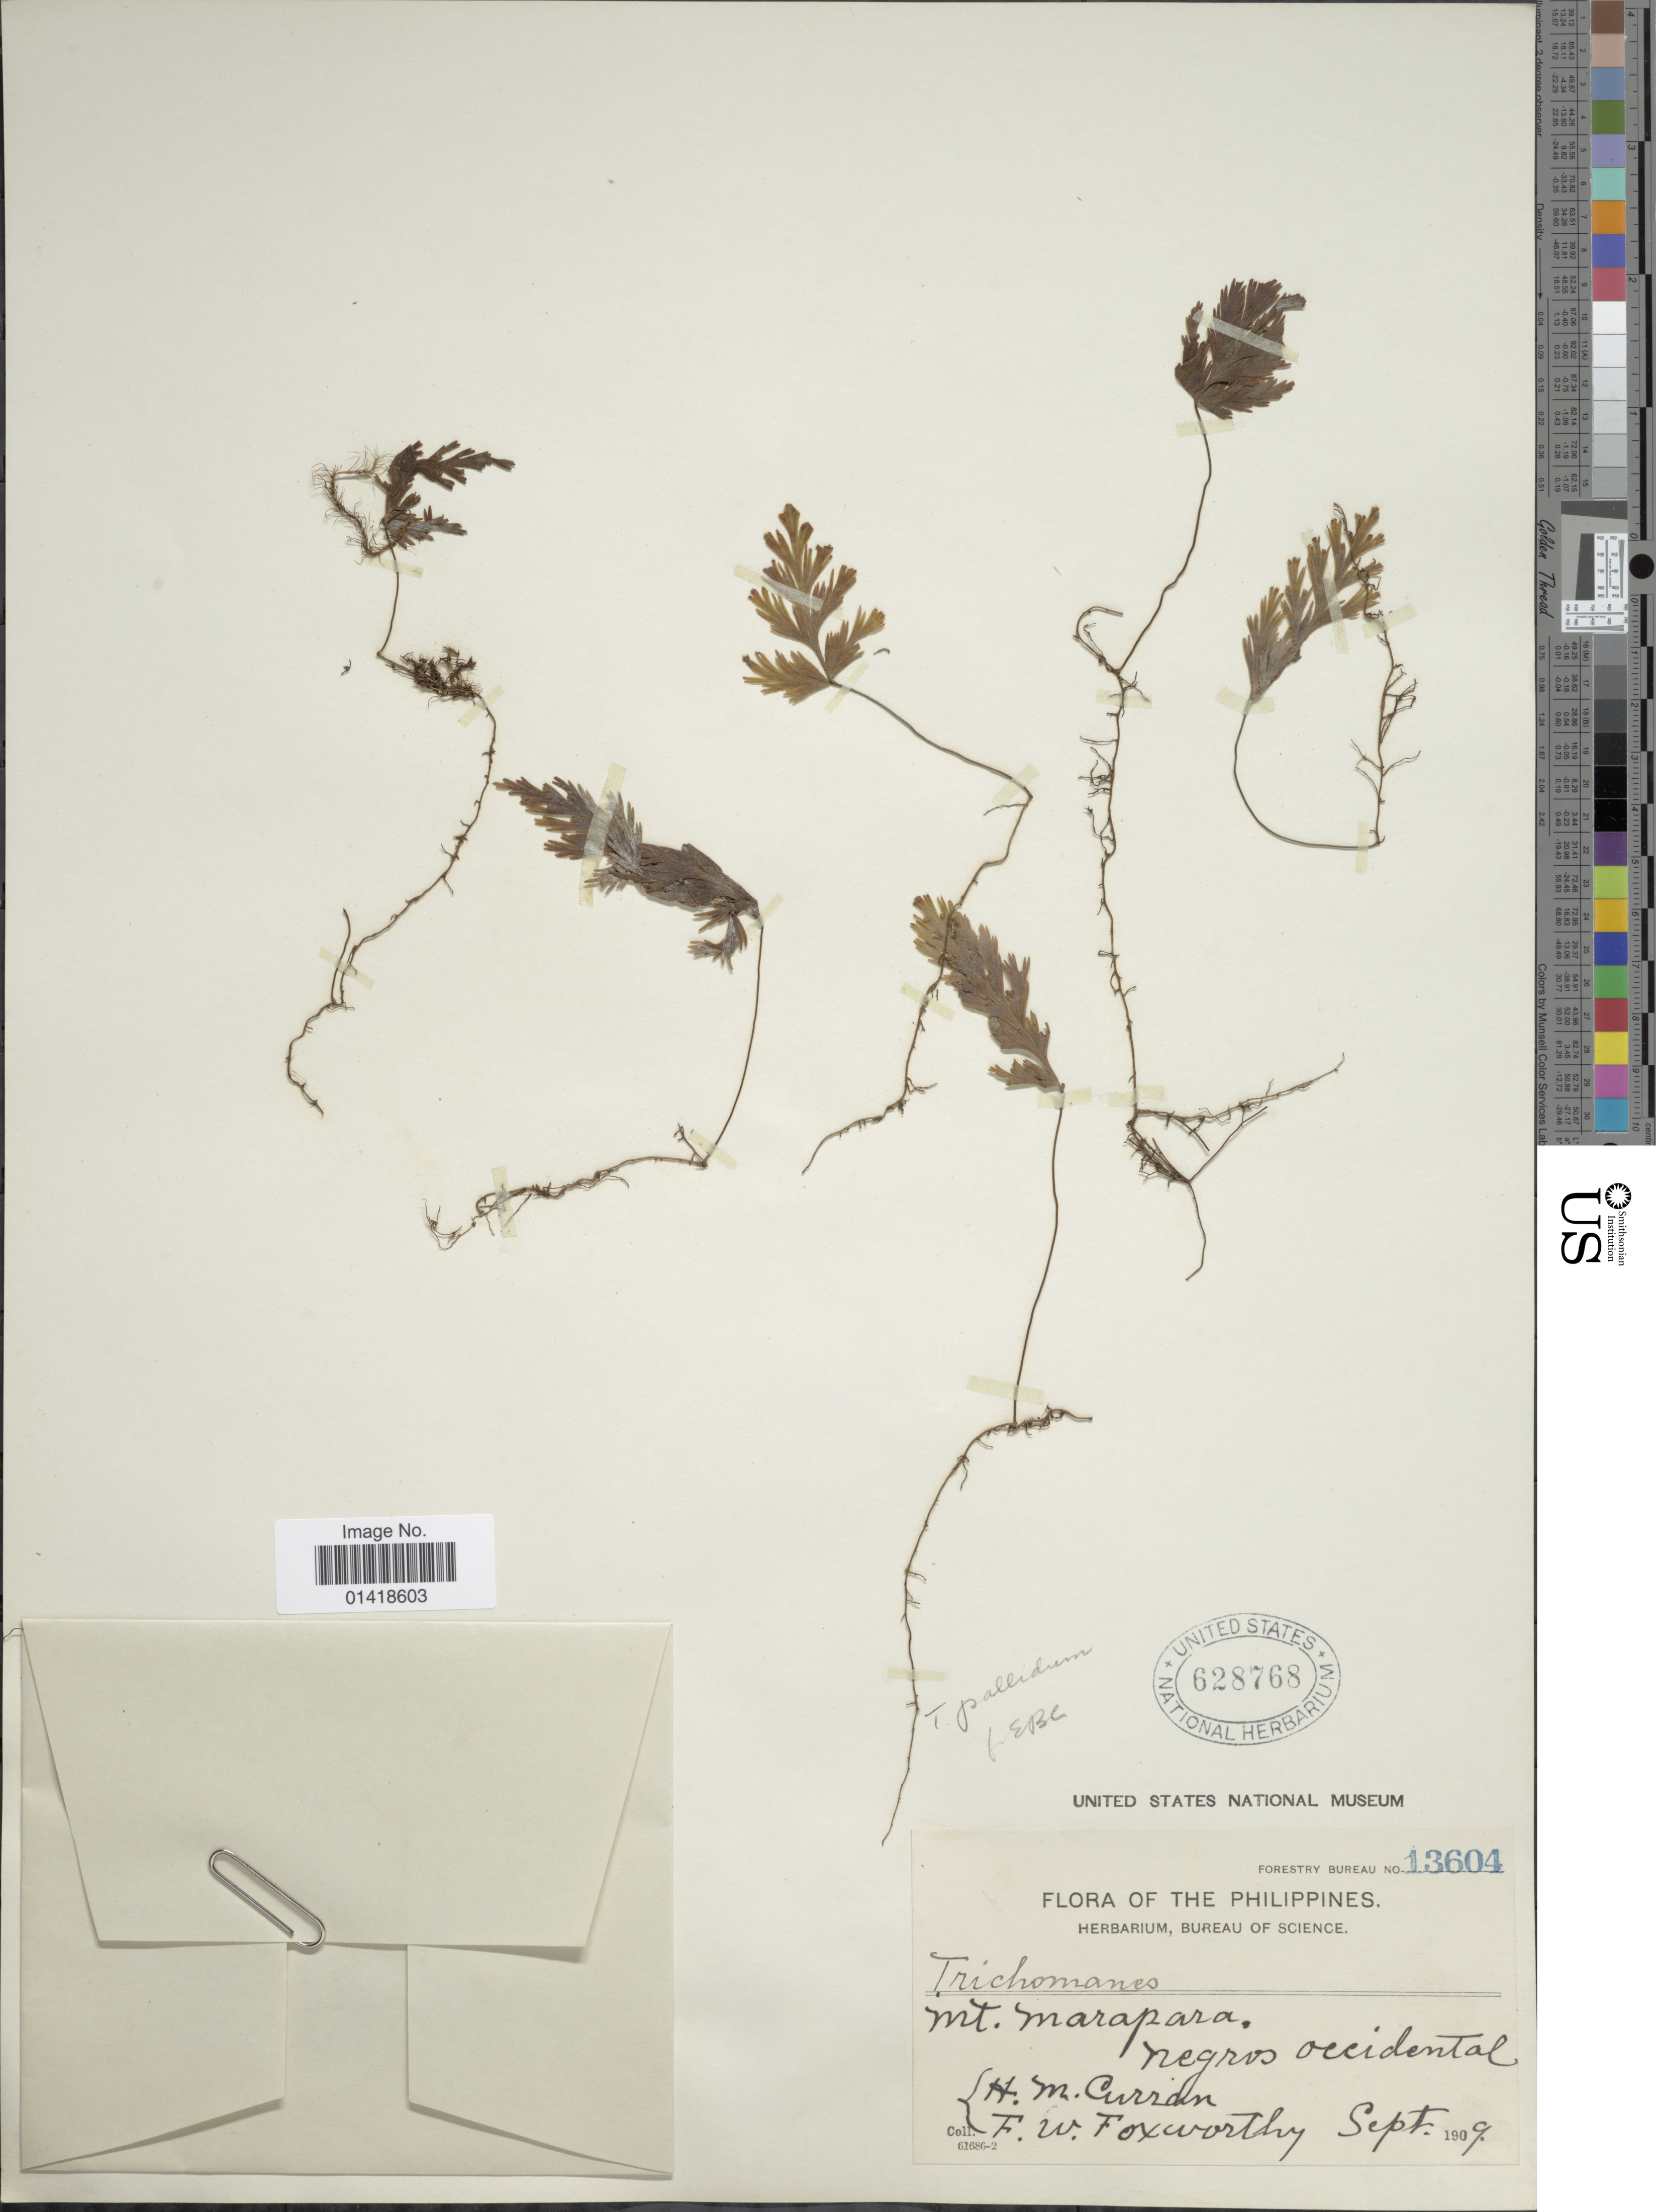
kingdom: Plantae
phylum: Tracheophyta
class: Polypodiopsida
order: Hymenophyllales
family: Hymenophyllaceae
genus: Hymenophyllum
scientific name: Hymenophyllum pallidum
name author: (Blume) Ebihara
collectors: H. M. Curran & F. W. Foxworthy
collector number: Forestry Bureau 13604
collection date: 1909-09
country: Philippines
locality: The Philippines. Mt.Marapara. Negros Occidental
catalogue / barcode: US 628768